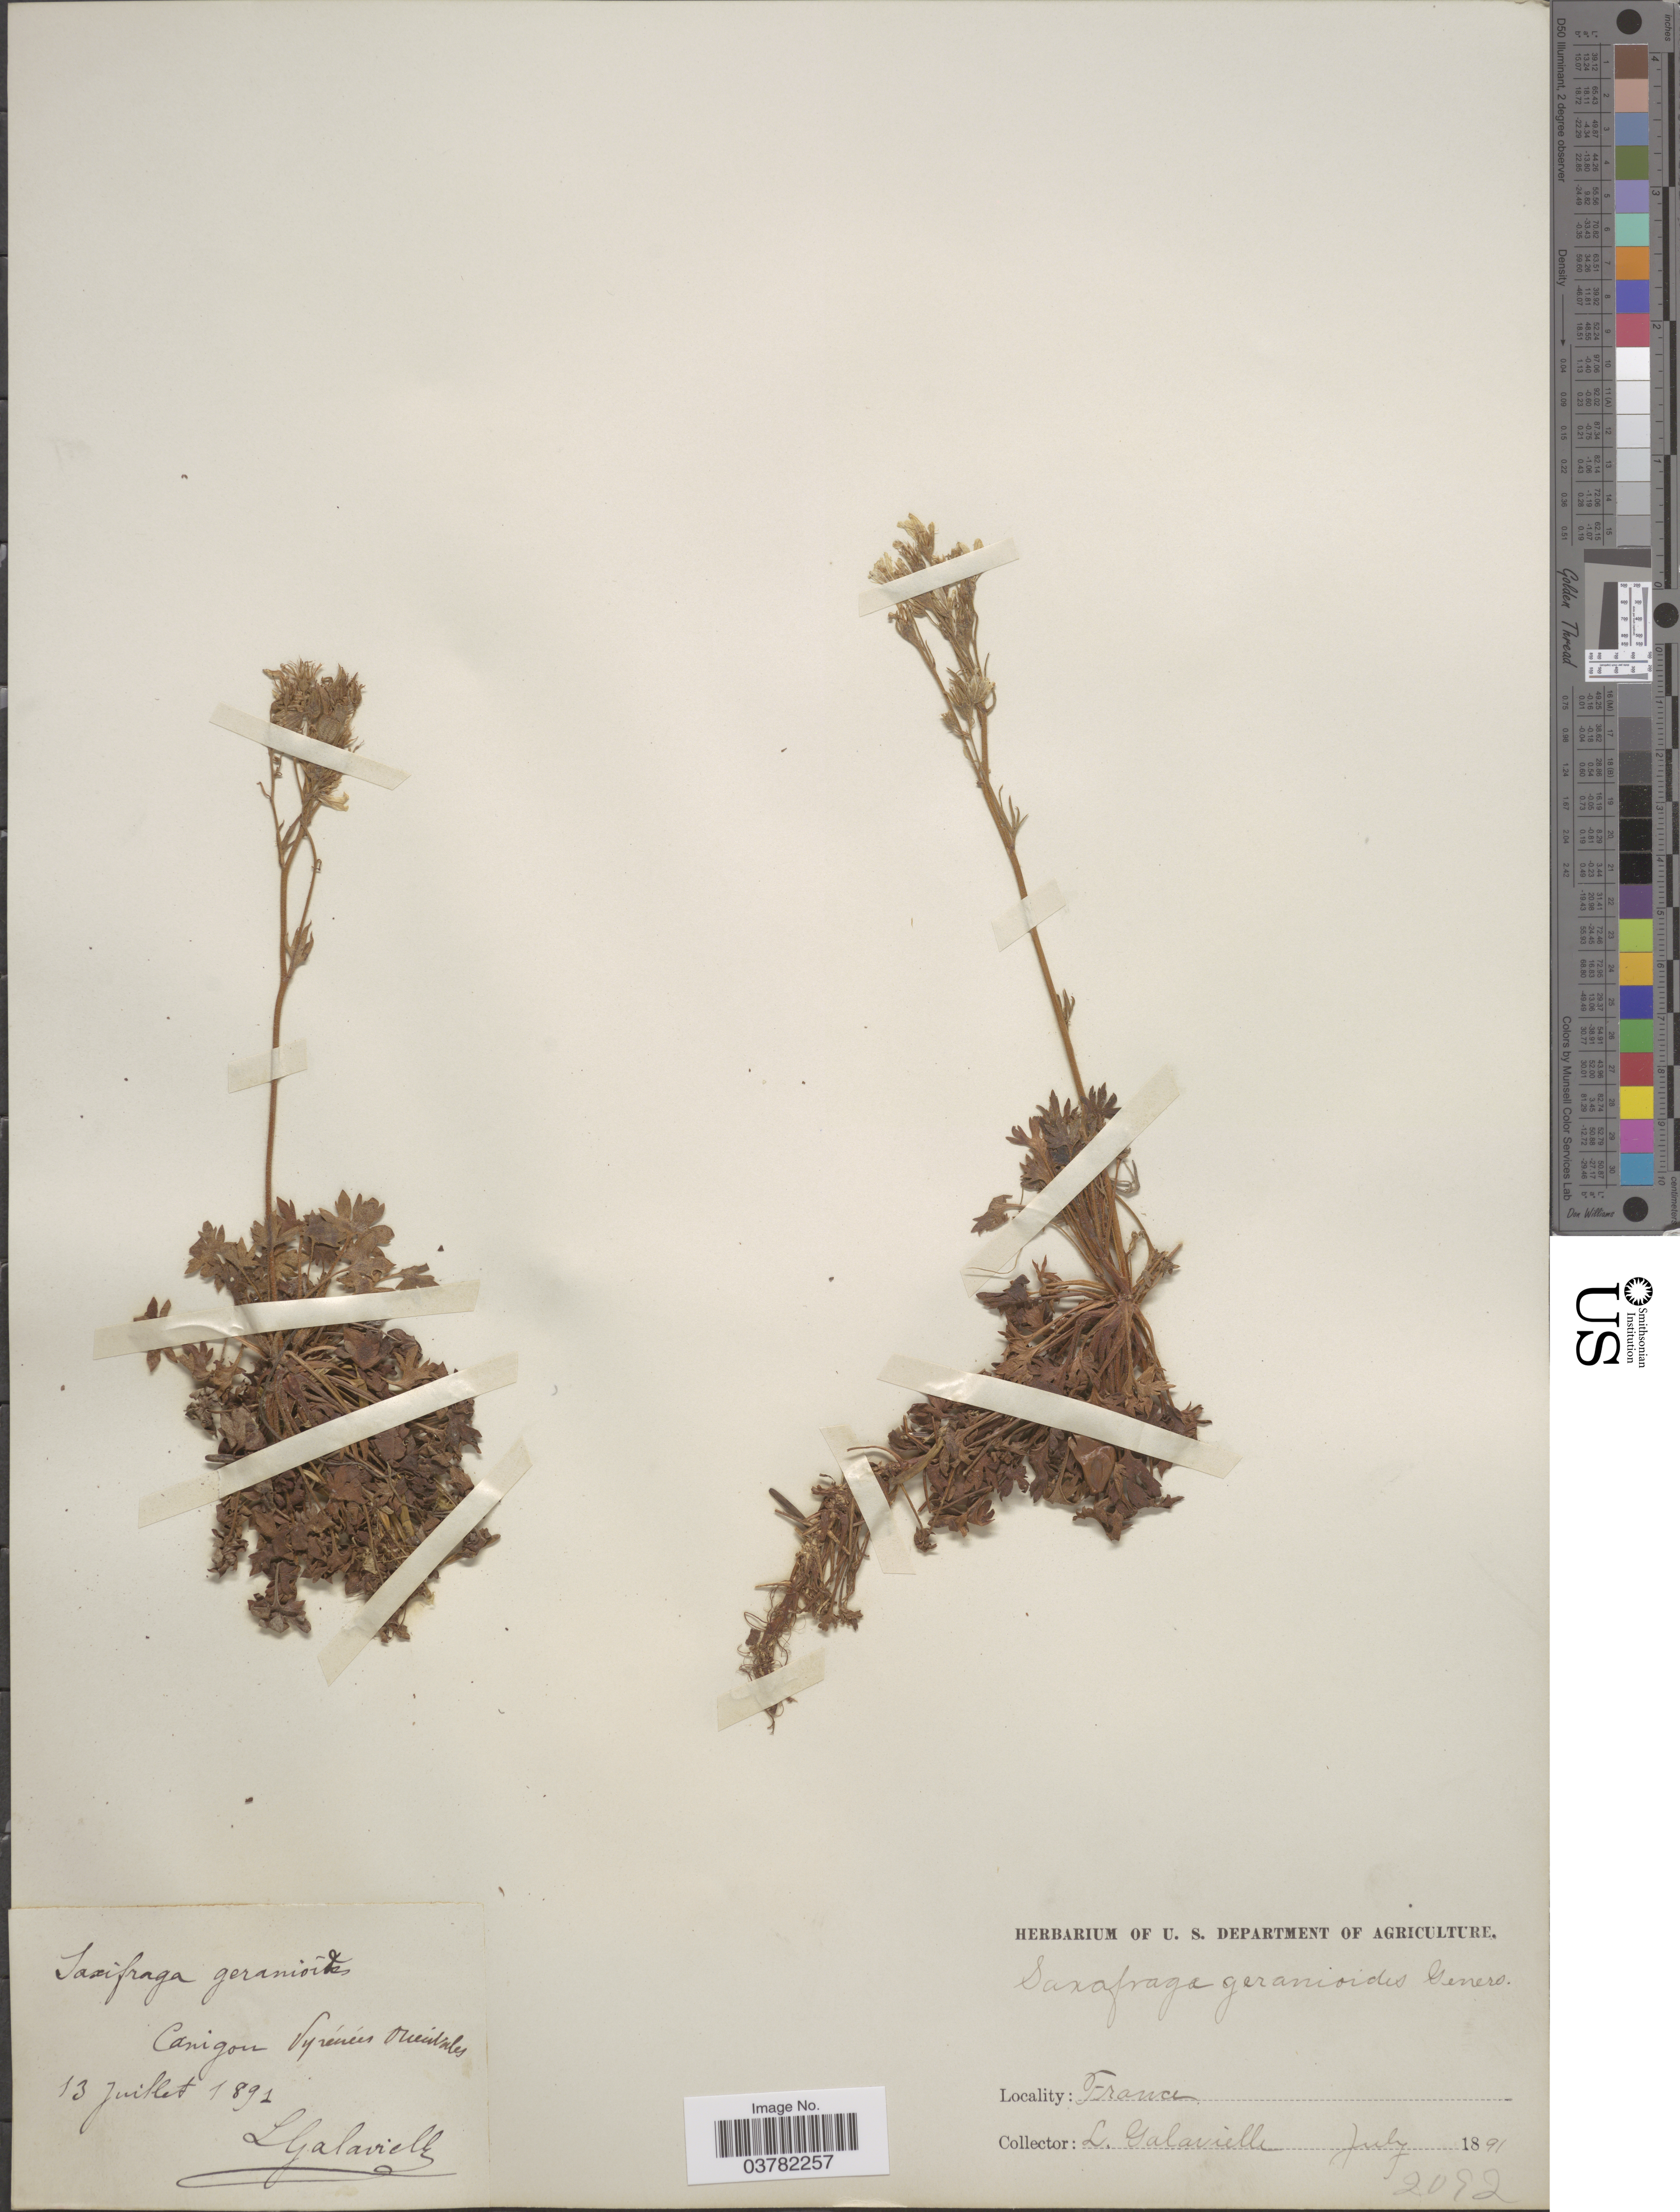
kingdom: Plantae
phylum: Tracheophyta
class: Magnoliopsida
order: Saxifragales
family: Saxifragaceae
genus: Saxifraga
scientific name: Saxifraga geranioides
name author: L.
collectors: L. Galavielle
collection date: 1891-07-13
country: France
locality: Canigou Pyrénées Meridionales.